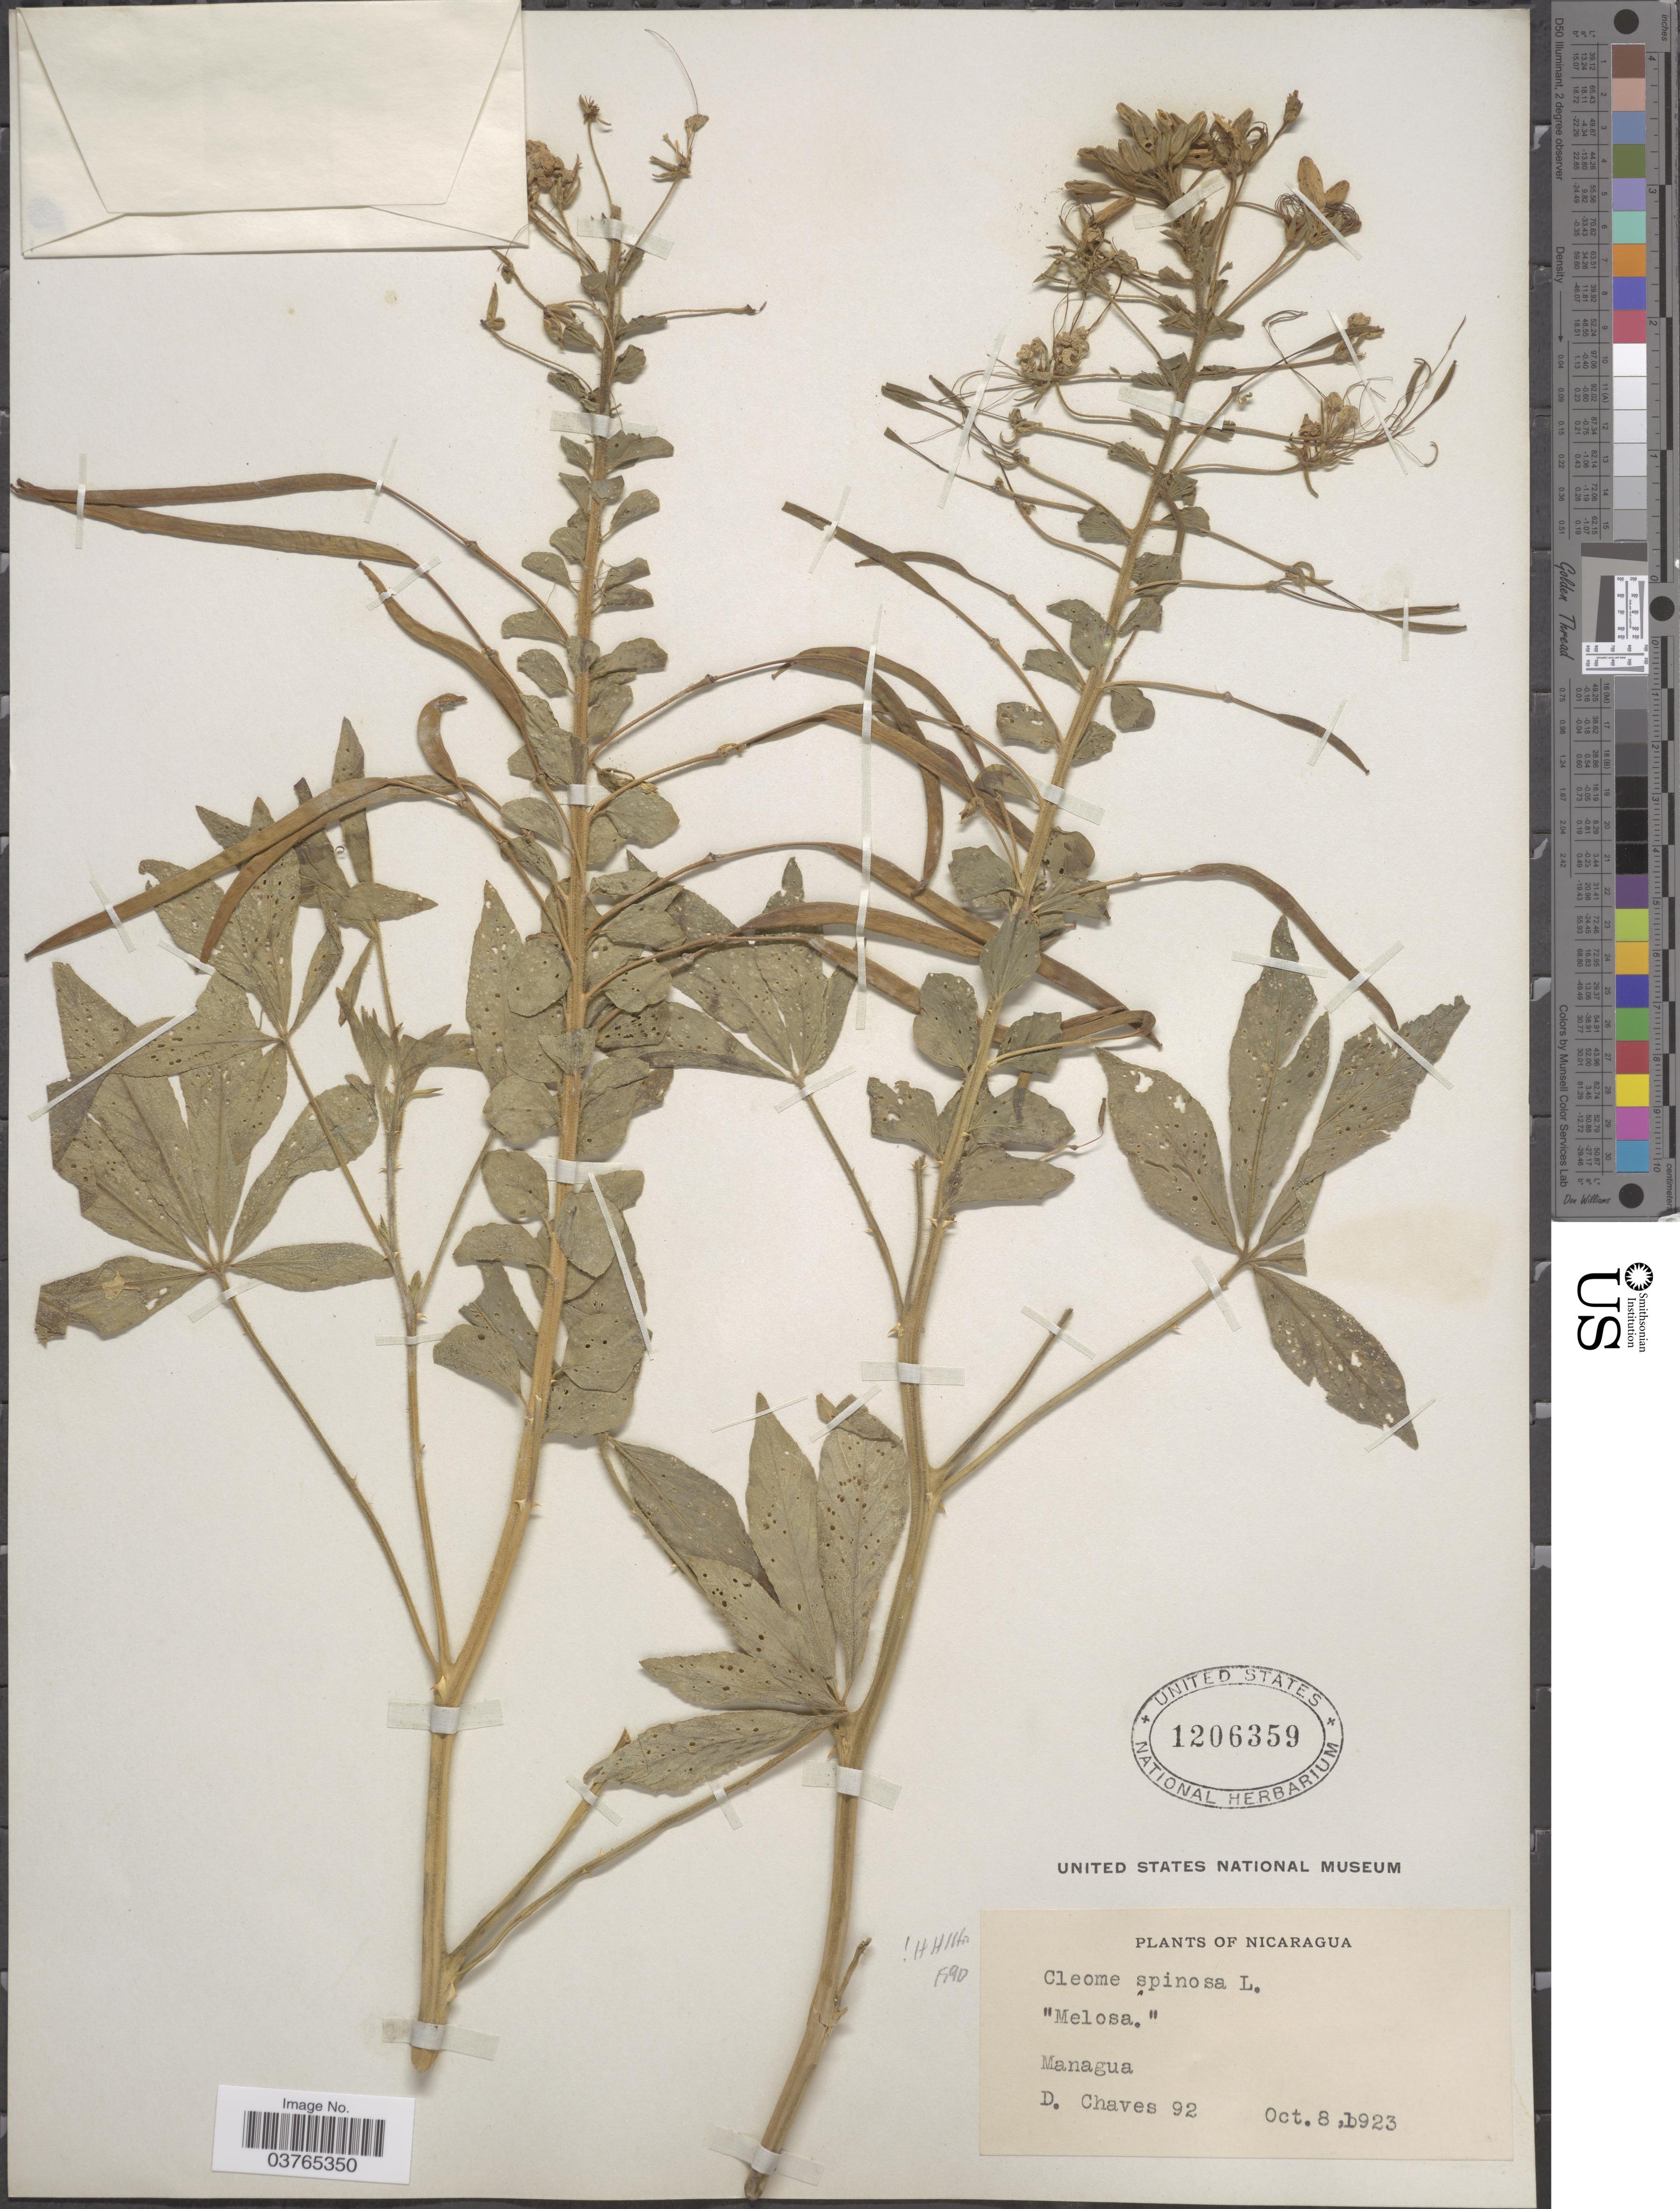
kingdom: Plantae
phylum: Tracheophyta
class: Magnoliopsida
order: Brassicales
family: Cleomaceae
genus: Tarenaya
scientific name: Tarenaya spinosa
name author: (Jacq.) Raf.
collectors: D. Chaves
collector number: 92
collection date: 1923-10-08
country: Nicaragua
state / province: Managua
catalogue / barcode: US 1206359